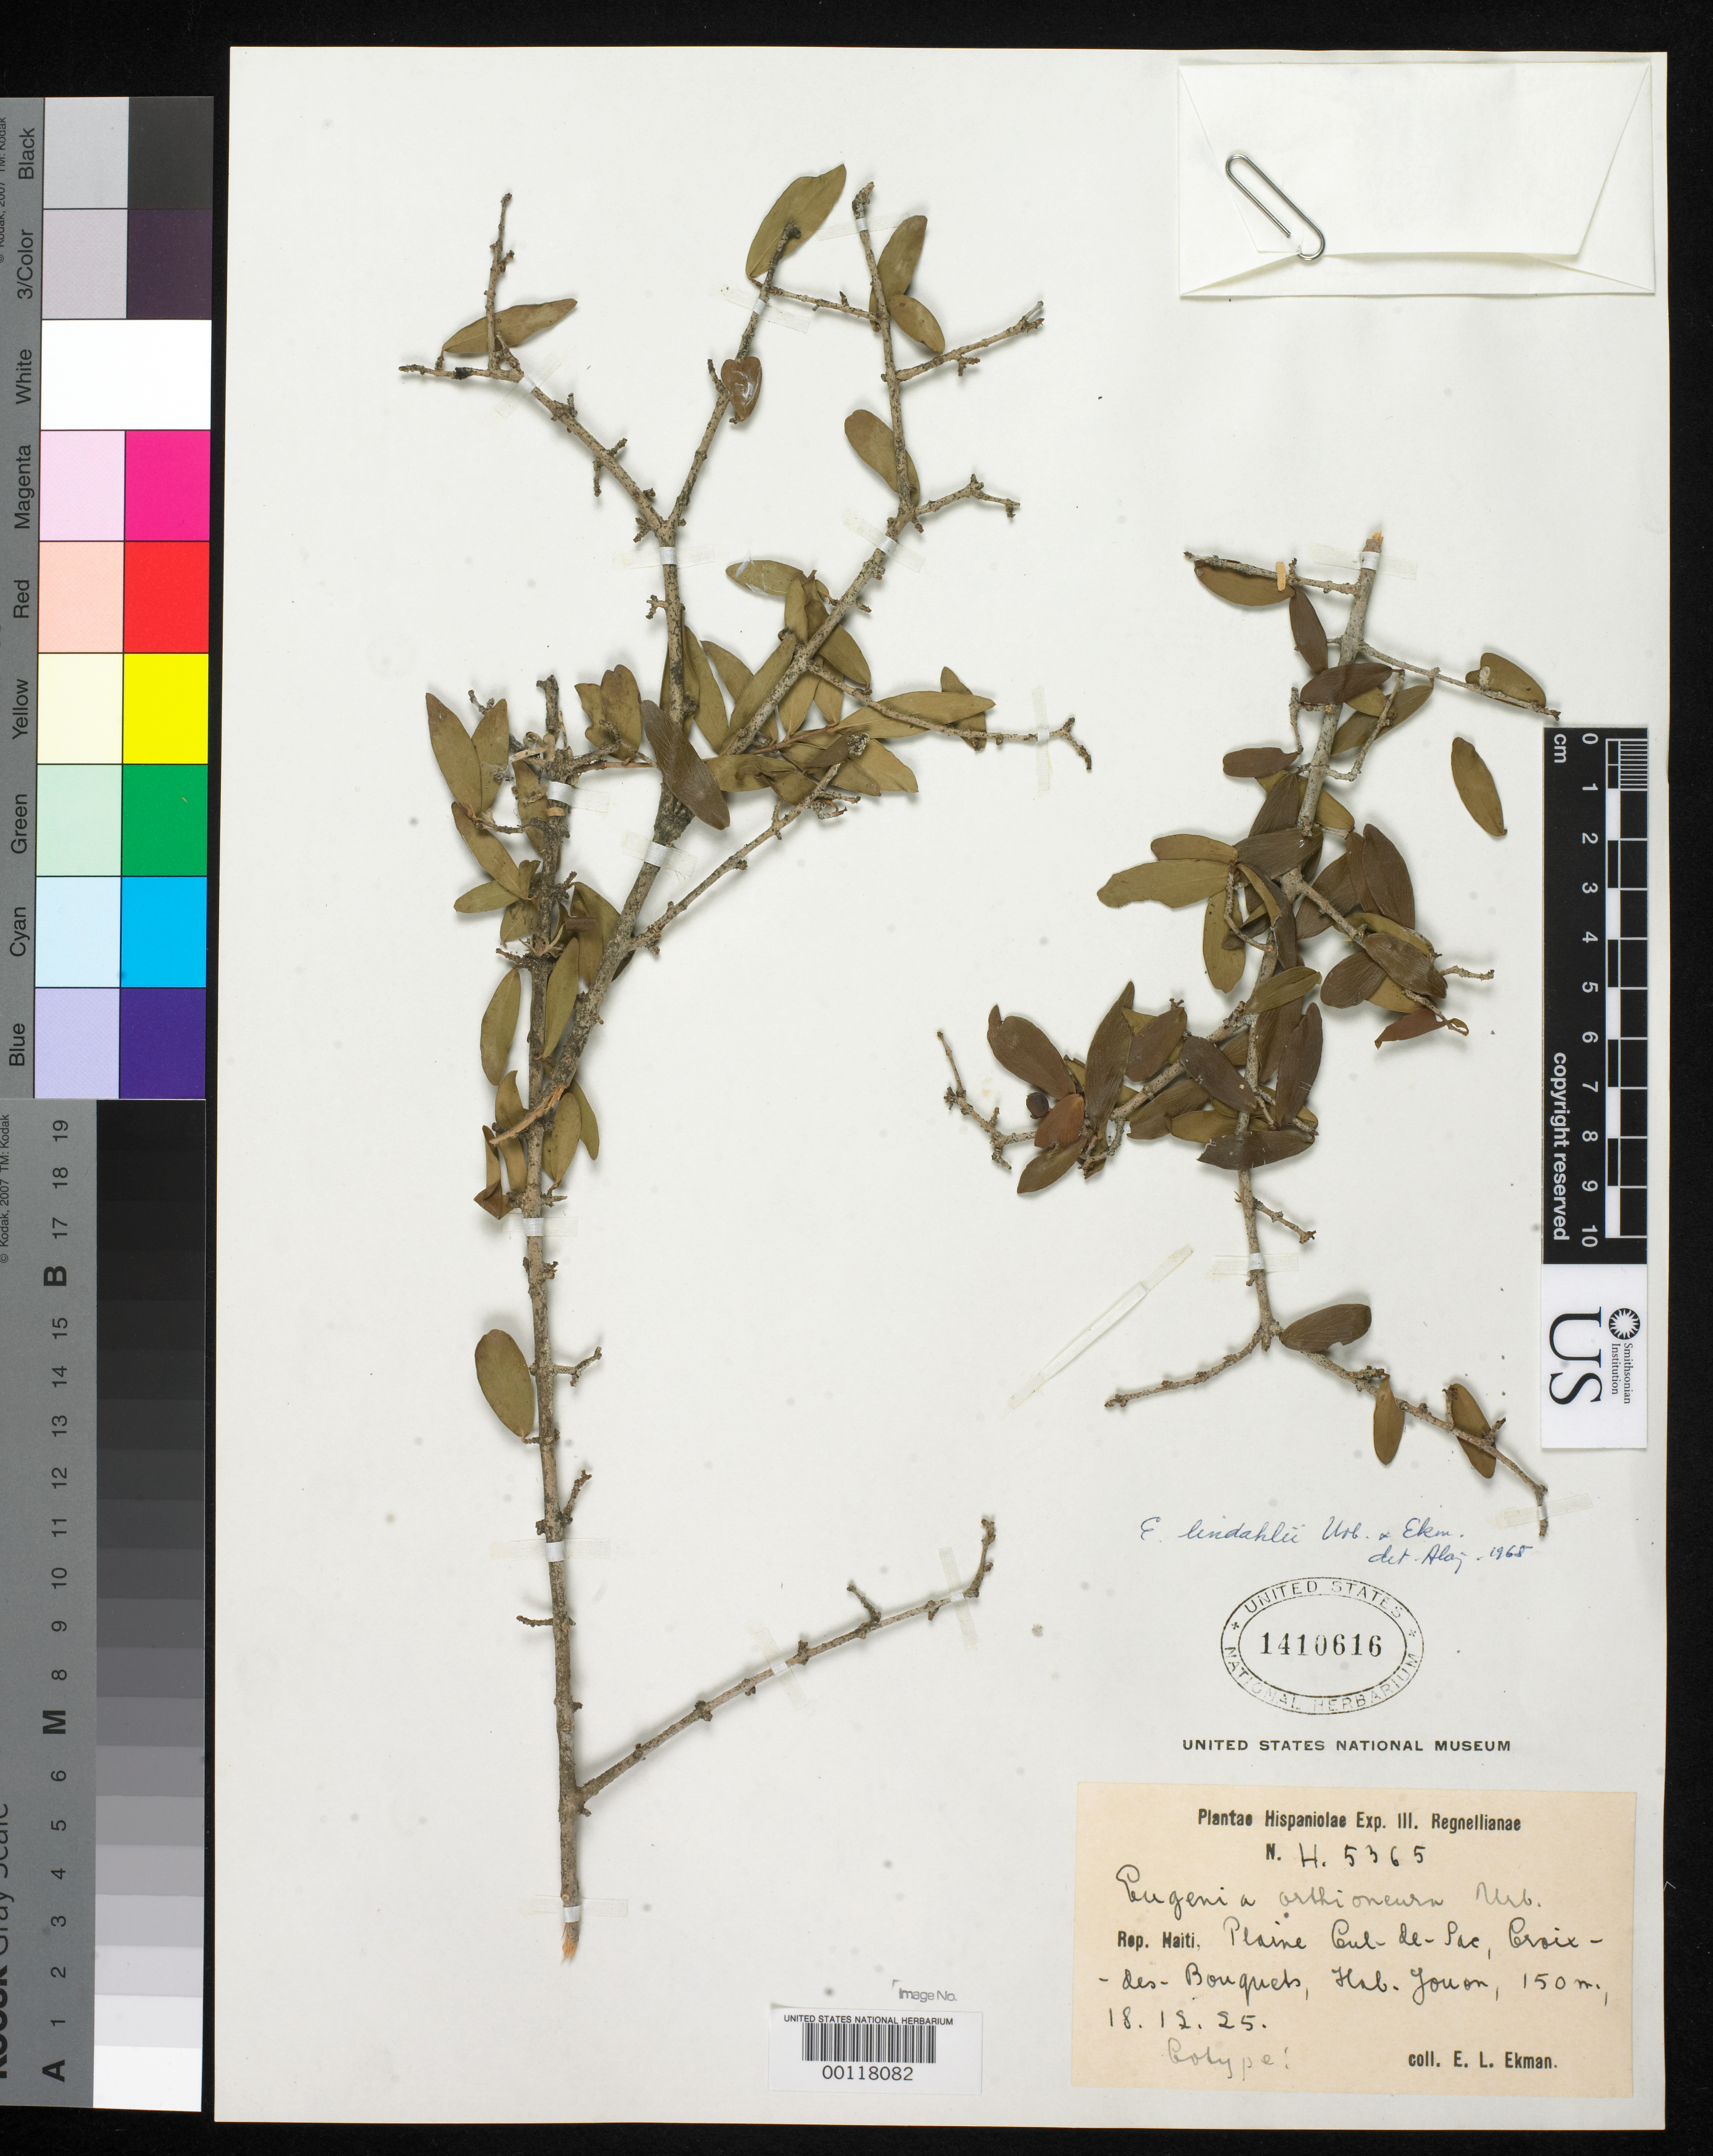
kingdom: Plantae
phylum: Tracheophyta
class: Magnoliopsida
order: Myrtales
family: Myrtaceae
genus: Eugenia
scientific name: Eugenia orthioneura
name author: Urb.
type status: Isotype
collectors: E. L. Ekman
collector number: H 5365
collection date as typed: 18 Dec 1925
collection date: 1925-12-18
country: Haiti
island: Hispaniola Island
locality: Croix-des-Bouquets.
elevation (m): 150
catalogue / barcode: US 1410616